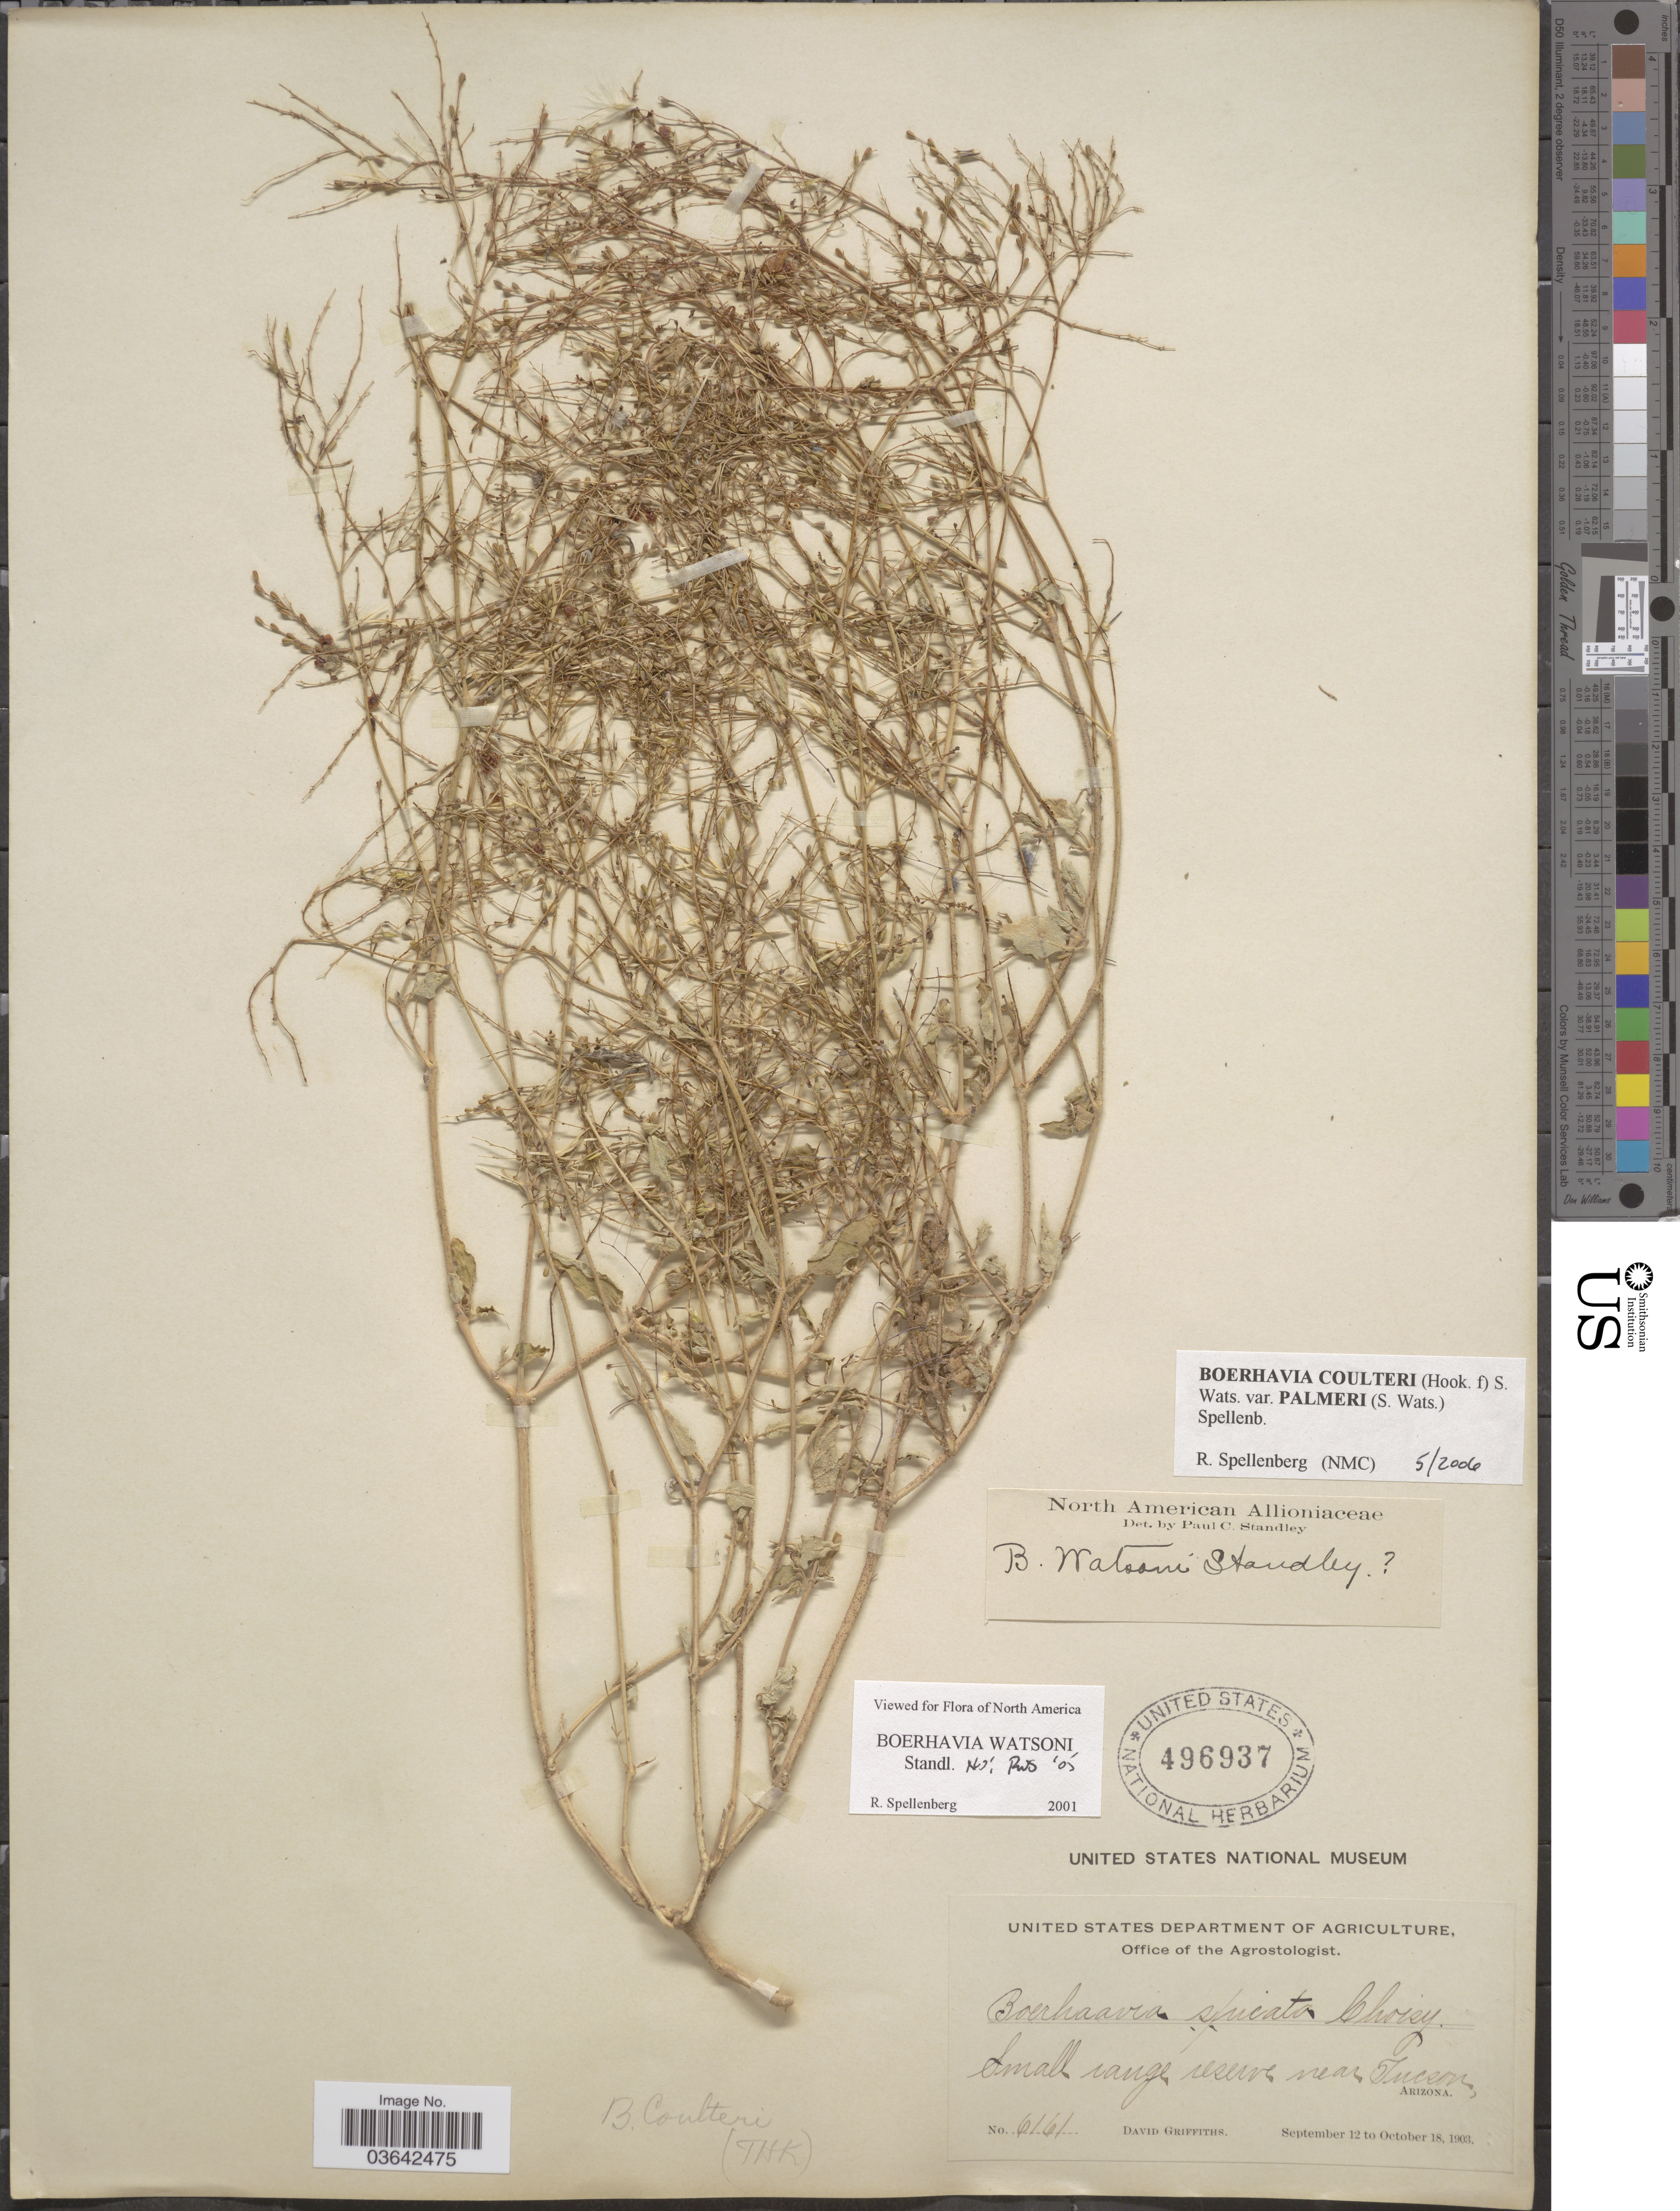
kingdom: Plantae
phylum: Tracheophyta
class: Magnoliopsida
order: Caryophyllales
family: Nyctaginaceae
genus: Boerhavia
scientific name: Boerhavia coulteri var. palmeri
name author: (S. Watson) Spellenb.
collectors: D. Griffiths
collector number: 6161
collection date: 1903-09-12/1903-10-18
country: United States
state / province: Arizona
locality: Small range reserve near Tucson.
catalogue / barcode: US 496937